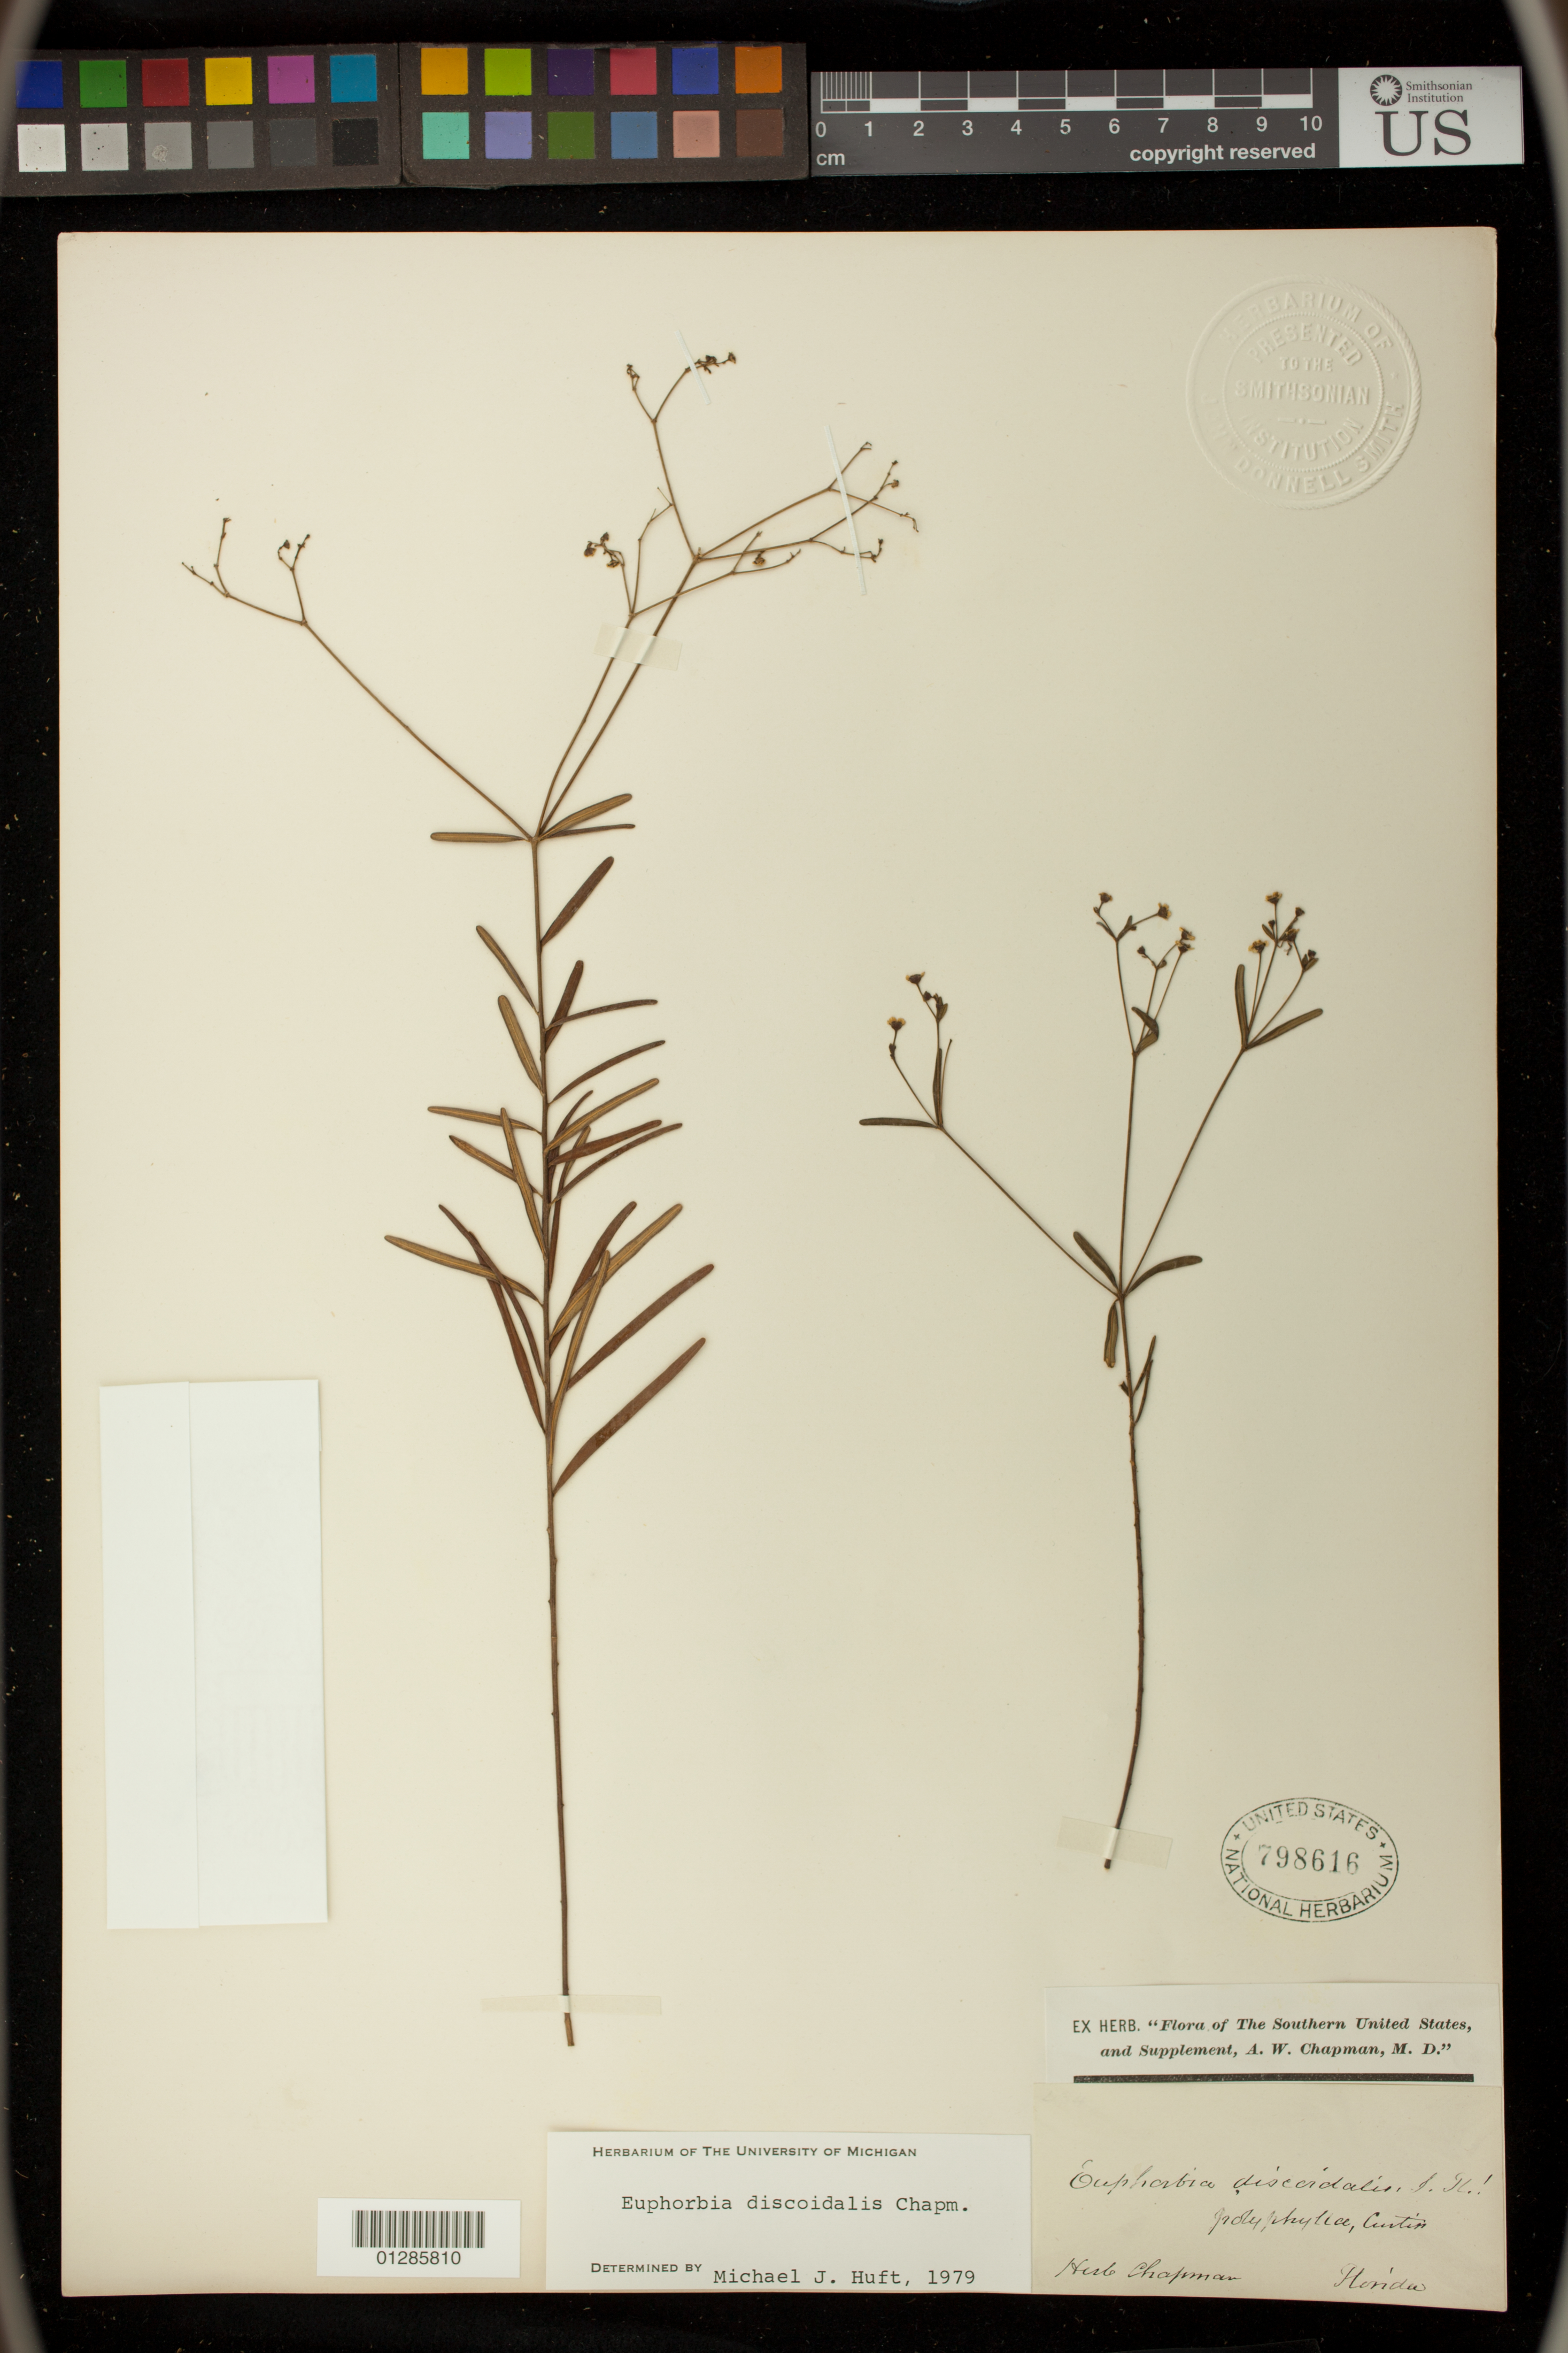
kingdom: Plantae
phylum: Tracheophyta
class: Magnoliopsida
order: Malpighiales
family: Euphorbiaceae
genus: Euphorbia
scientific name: Euphorbia discoidalis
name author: Chapm.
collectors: A. W. Chapman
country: United States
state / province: Florida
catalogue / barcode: US 798616